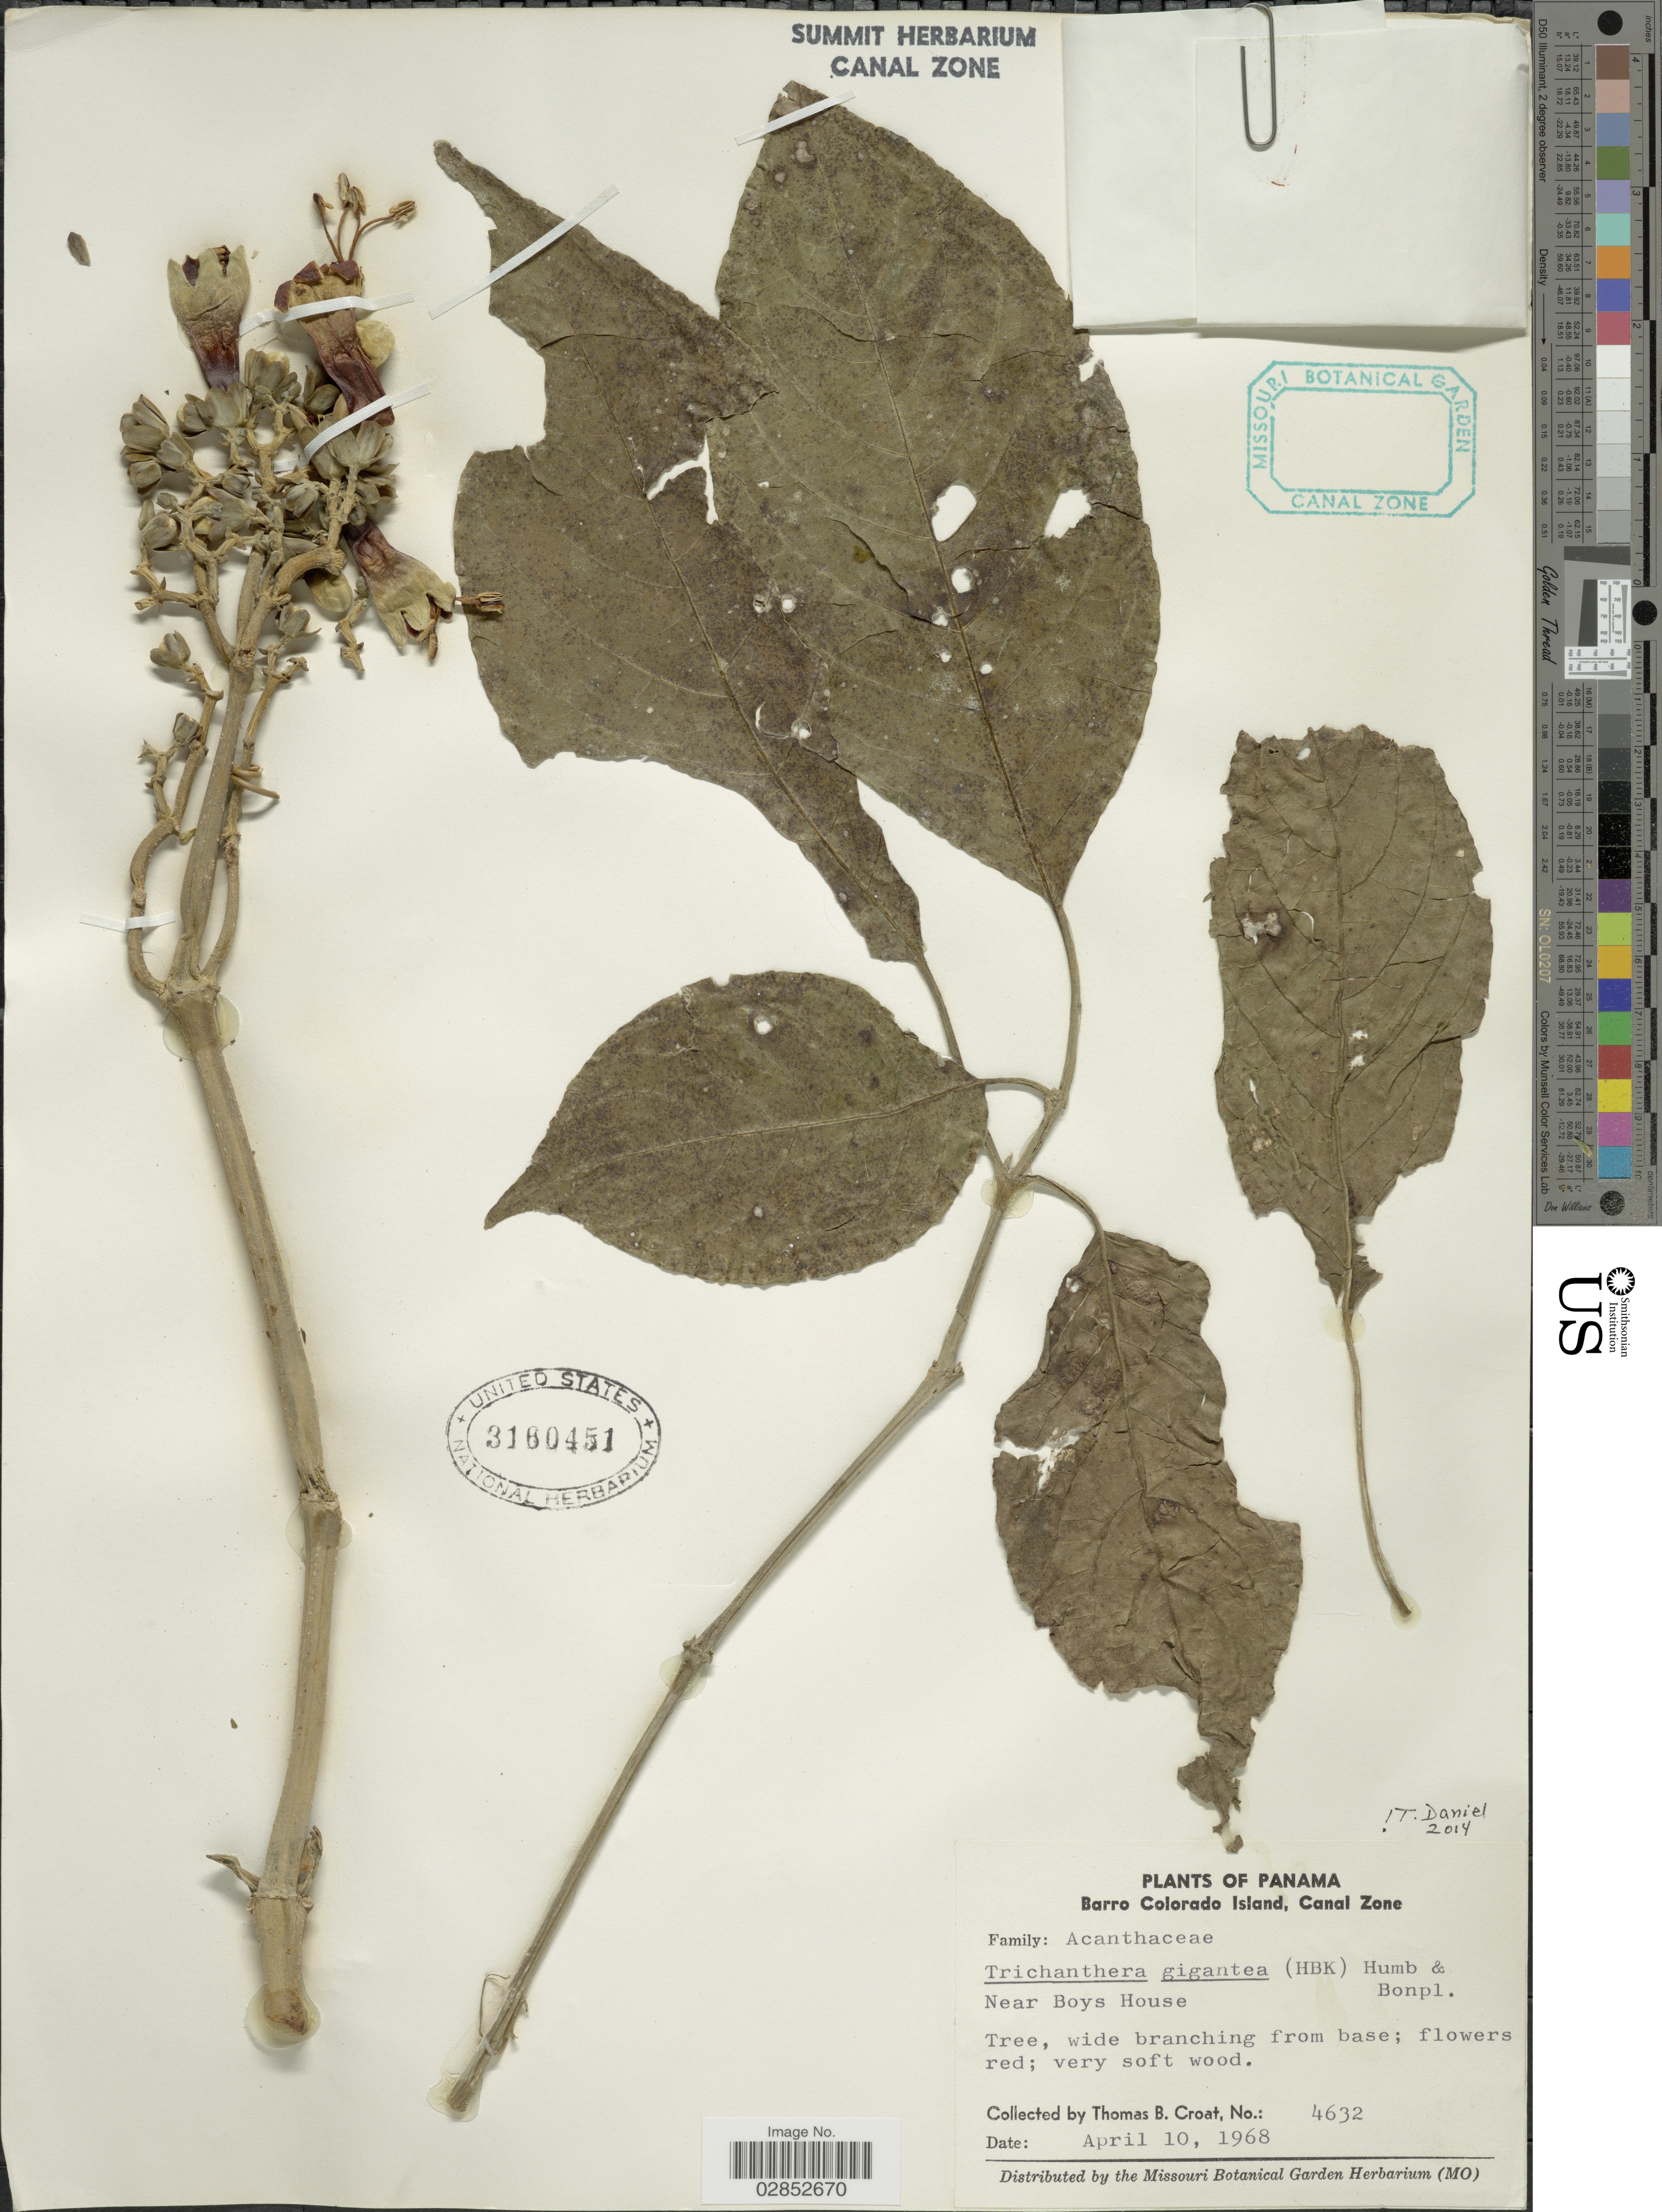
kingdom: Plantae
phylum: Tracheophyta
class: Magnoliopsida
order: Lamiales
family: Acanthaceae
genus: Trichanthera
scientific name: Trichanthera gigantea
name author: (Bonpl.) Nees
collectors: T. B. Croat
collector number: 4632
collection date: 1968-04-10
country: Panama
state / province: Panamá Oeste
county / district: Canal Zone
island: Barro Colorado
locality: Barro Colorado Island, Canal Zone, Near Boys House.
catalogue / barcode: US 3160451